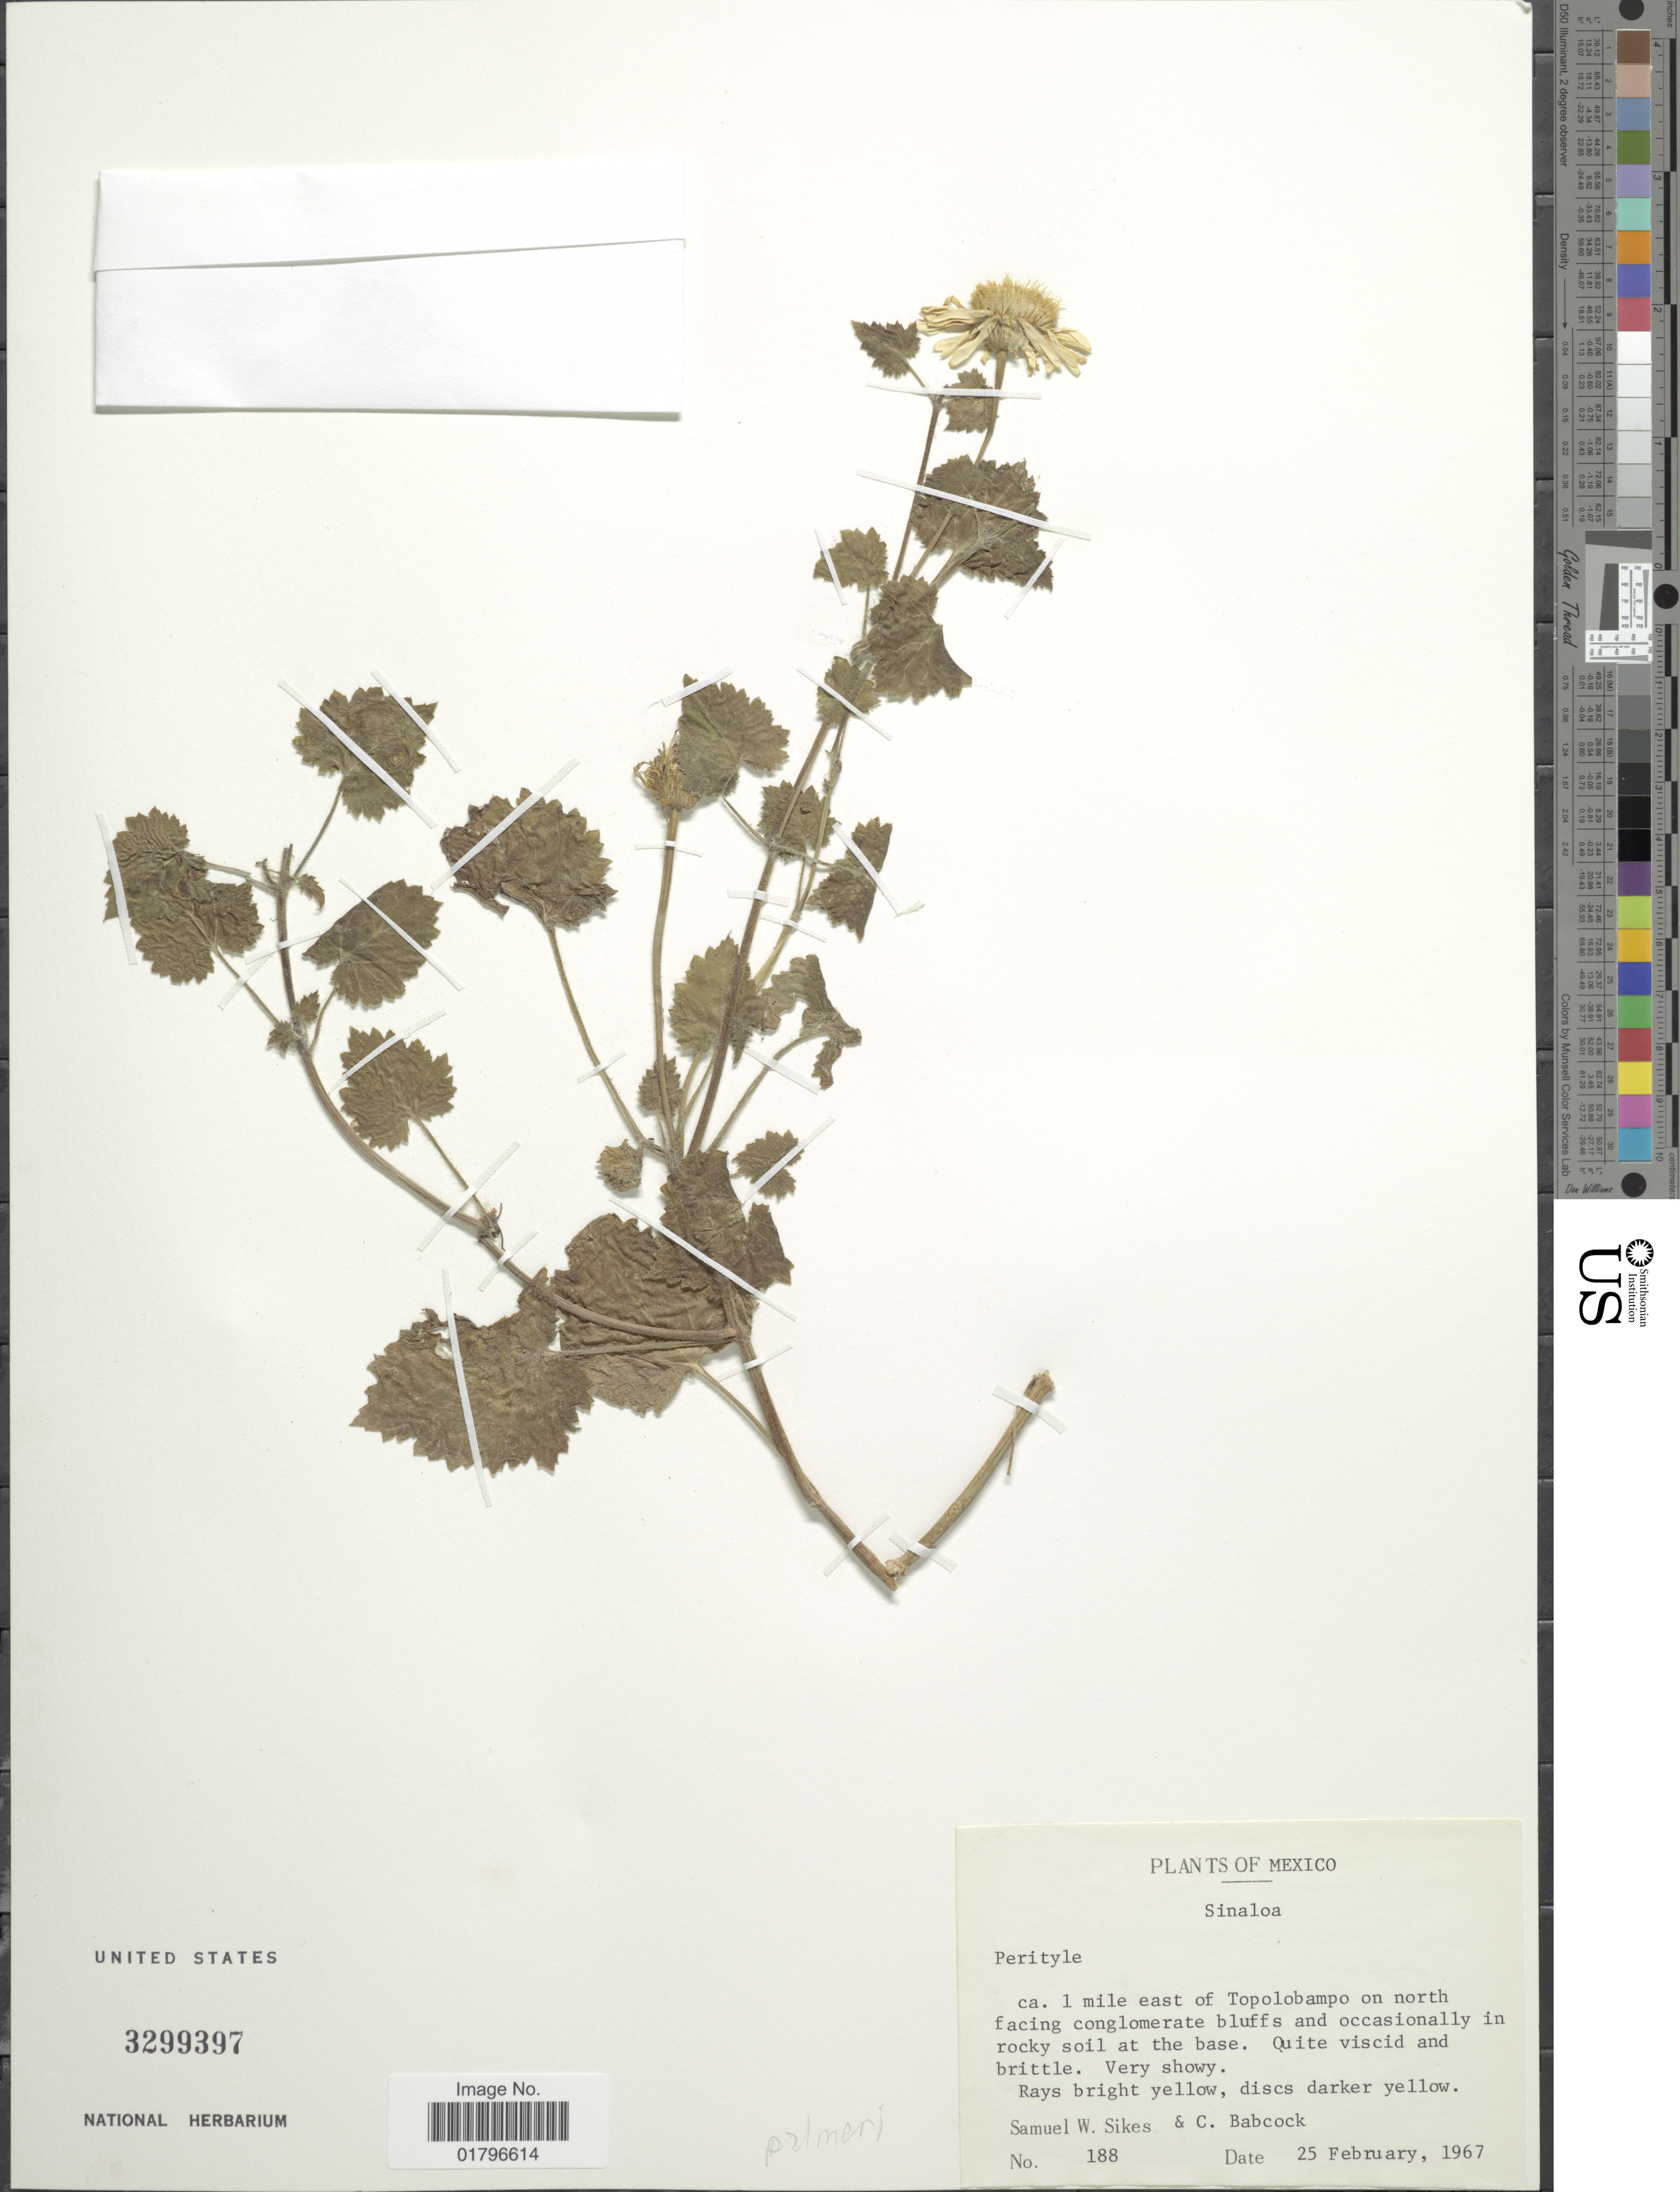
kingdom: Plantae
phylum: Tracheophyta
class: Magnoliopsida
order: Asterales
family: Asteraceae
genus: Perityle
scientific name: Perityle palmeri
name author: S. Watson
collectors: S. Sikes & C. Babcock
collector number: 188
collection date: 1967-02-25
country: Mexico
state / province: Sinaloa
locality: Ca. 1 mile east of Topolobampo on north facing conglomerate bluffs and occasionally in rocky soil at base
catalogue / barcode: US 3299397